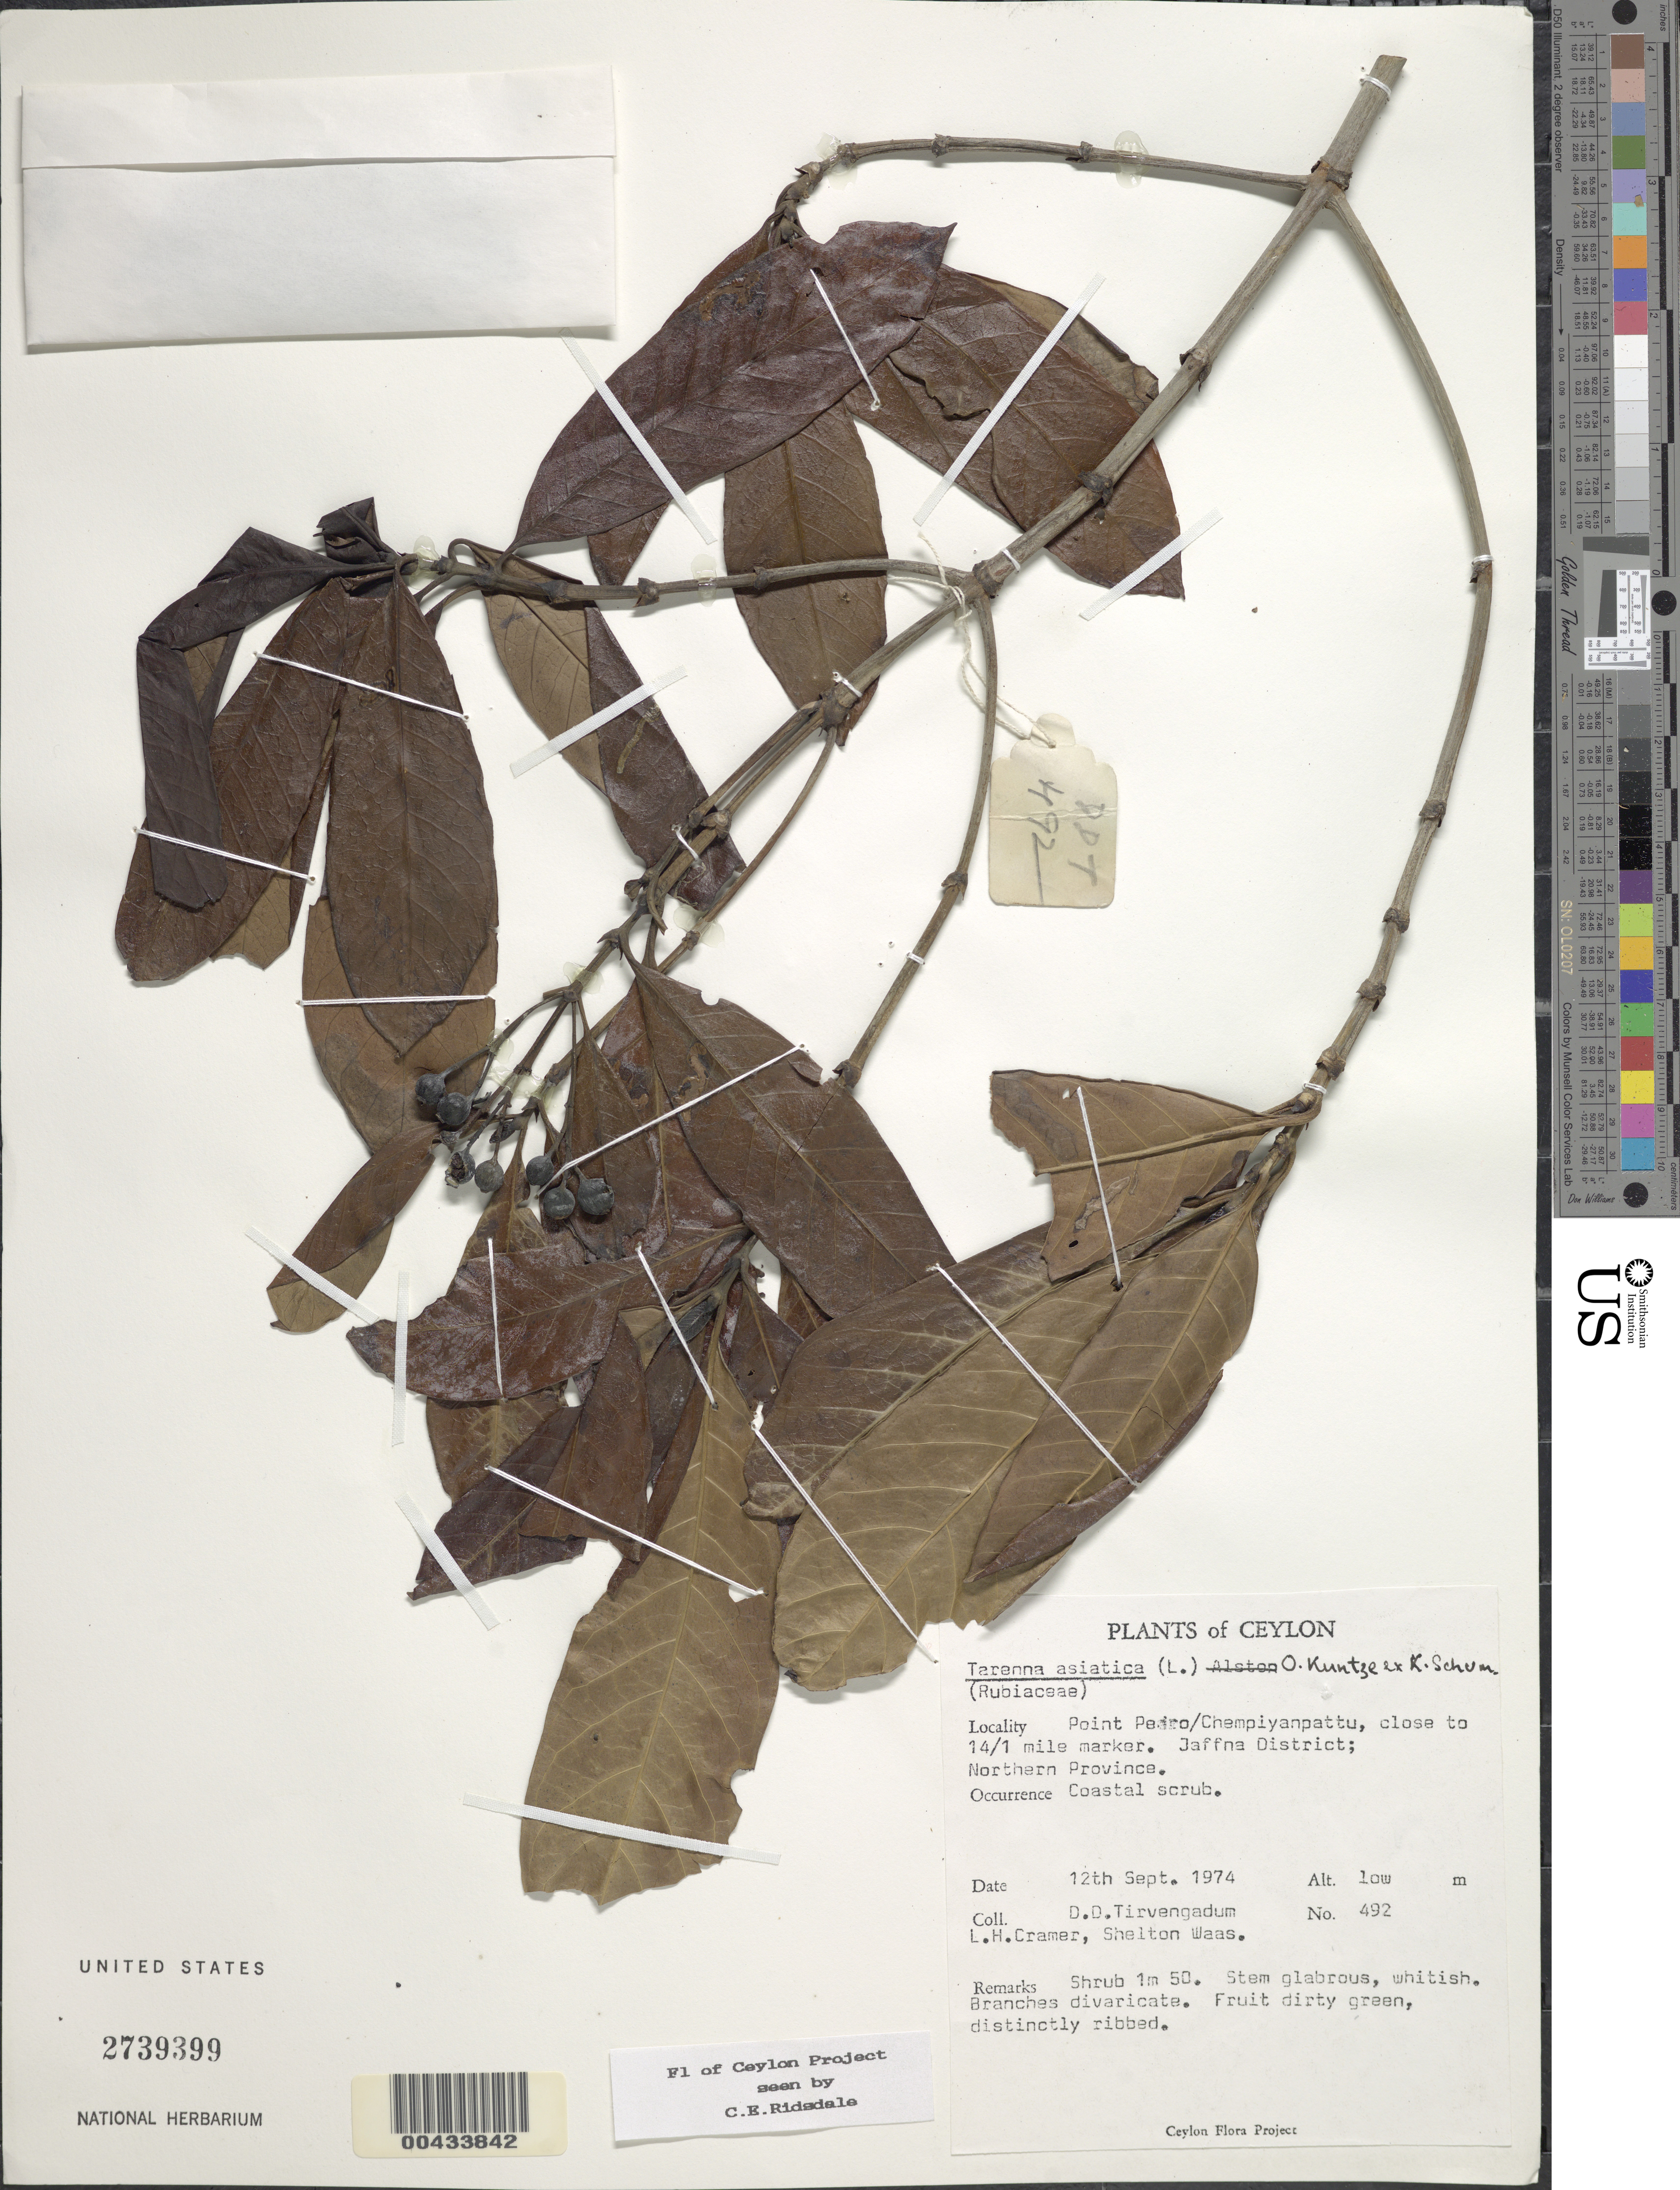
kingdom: Plantae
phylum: Tracheophyta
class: Magnoliopsida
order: Gentianales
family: Rubiaceae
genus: Tarenna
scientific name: Tarenna asiatica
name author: (L.) Kuntze ex K. Schum.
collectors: D. Tirvengadum, L. H. Cramer & S. Waas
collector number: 492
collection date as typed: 12 Sep 1974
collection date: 1974-09-12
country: Sri Lanka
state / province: Northern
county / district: Jaffna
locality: Point Pedro, Chempiyanpattu, close to 14/1 mile marker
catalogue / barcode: US 2739399